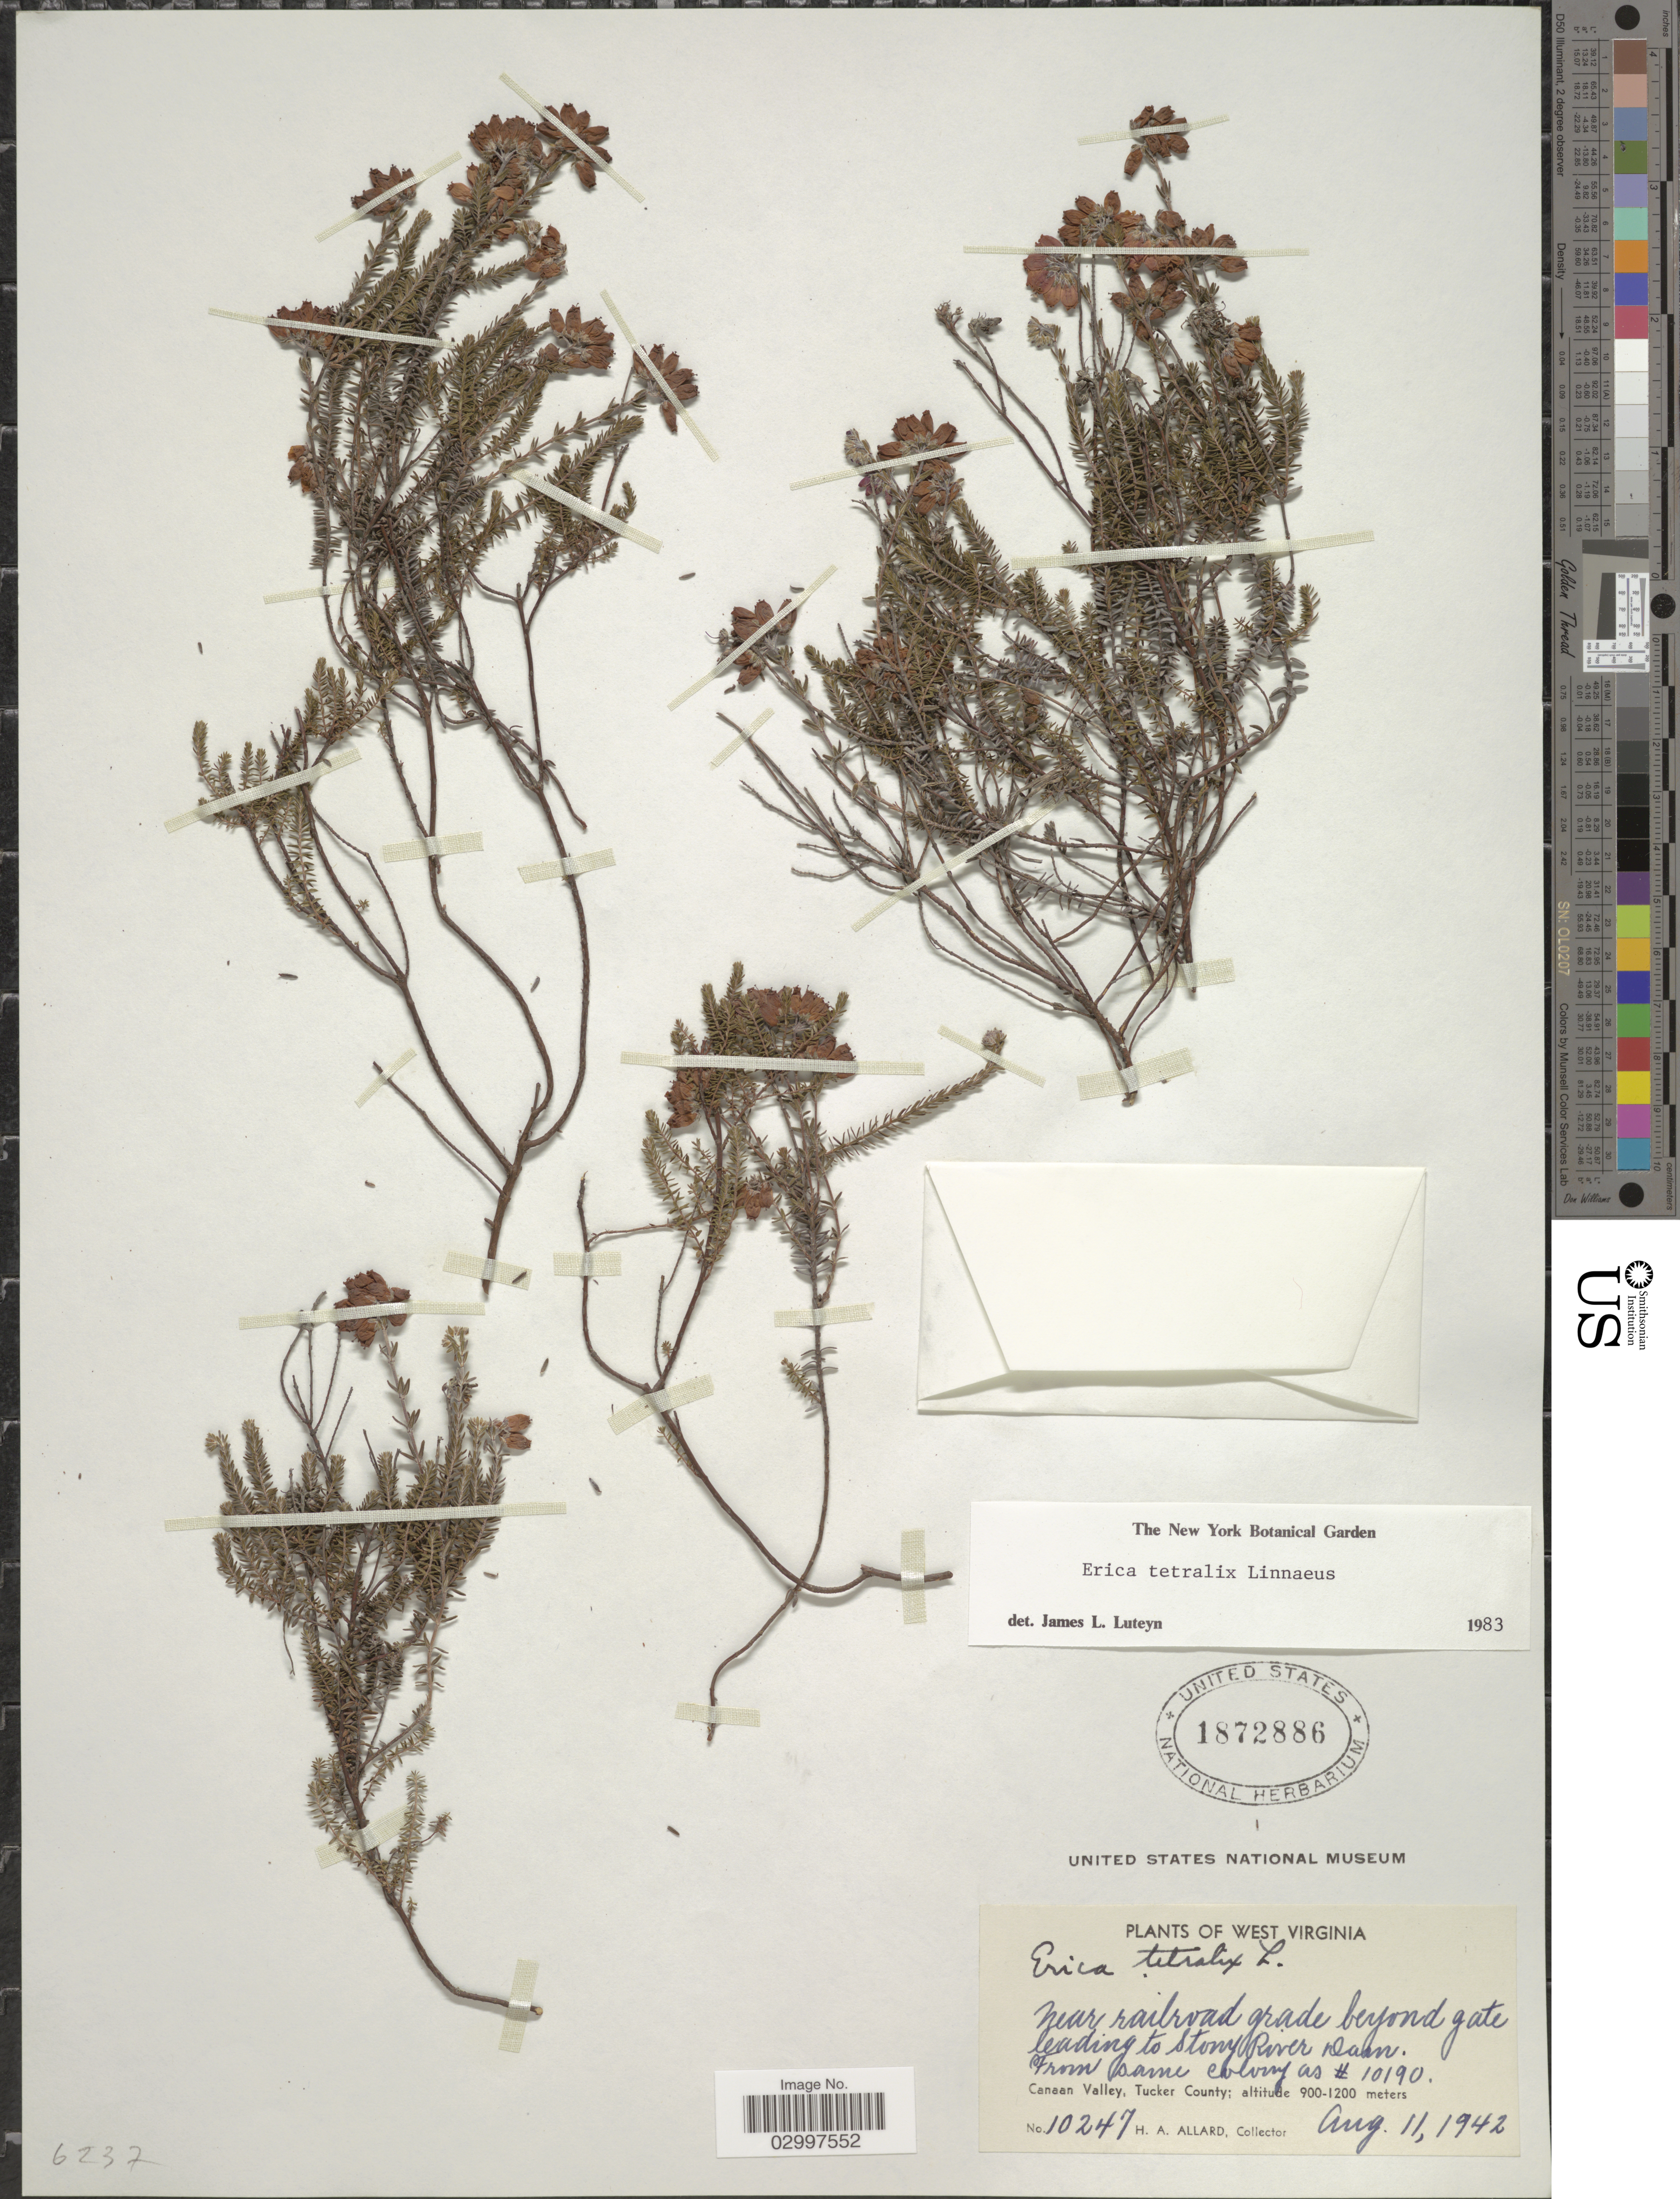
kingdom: Plantae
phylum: Tracheophyta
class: Magnoliopsida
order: Ericales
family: Ericaceae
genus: Erica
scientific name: Erica tetralix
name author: L.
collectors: H. A. Allard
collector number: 10247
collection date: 1942-08-11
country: United States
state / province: West Virginia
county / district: Tucker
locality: Near railroad grade beyond gate leading to Stony River Dam. From same colony as # 10190. Canaan Valley, Tucker County.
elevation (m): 900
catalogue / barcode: US 1872886